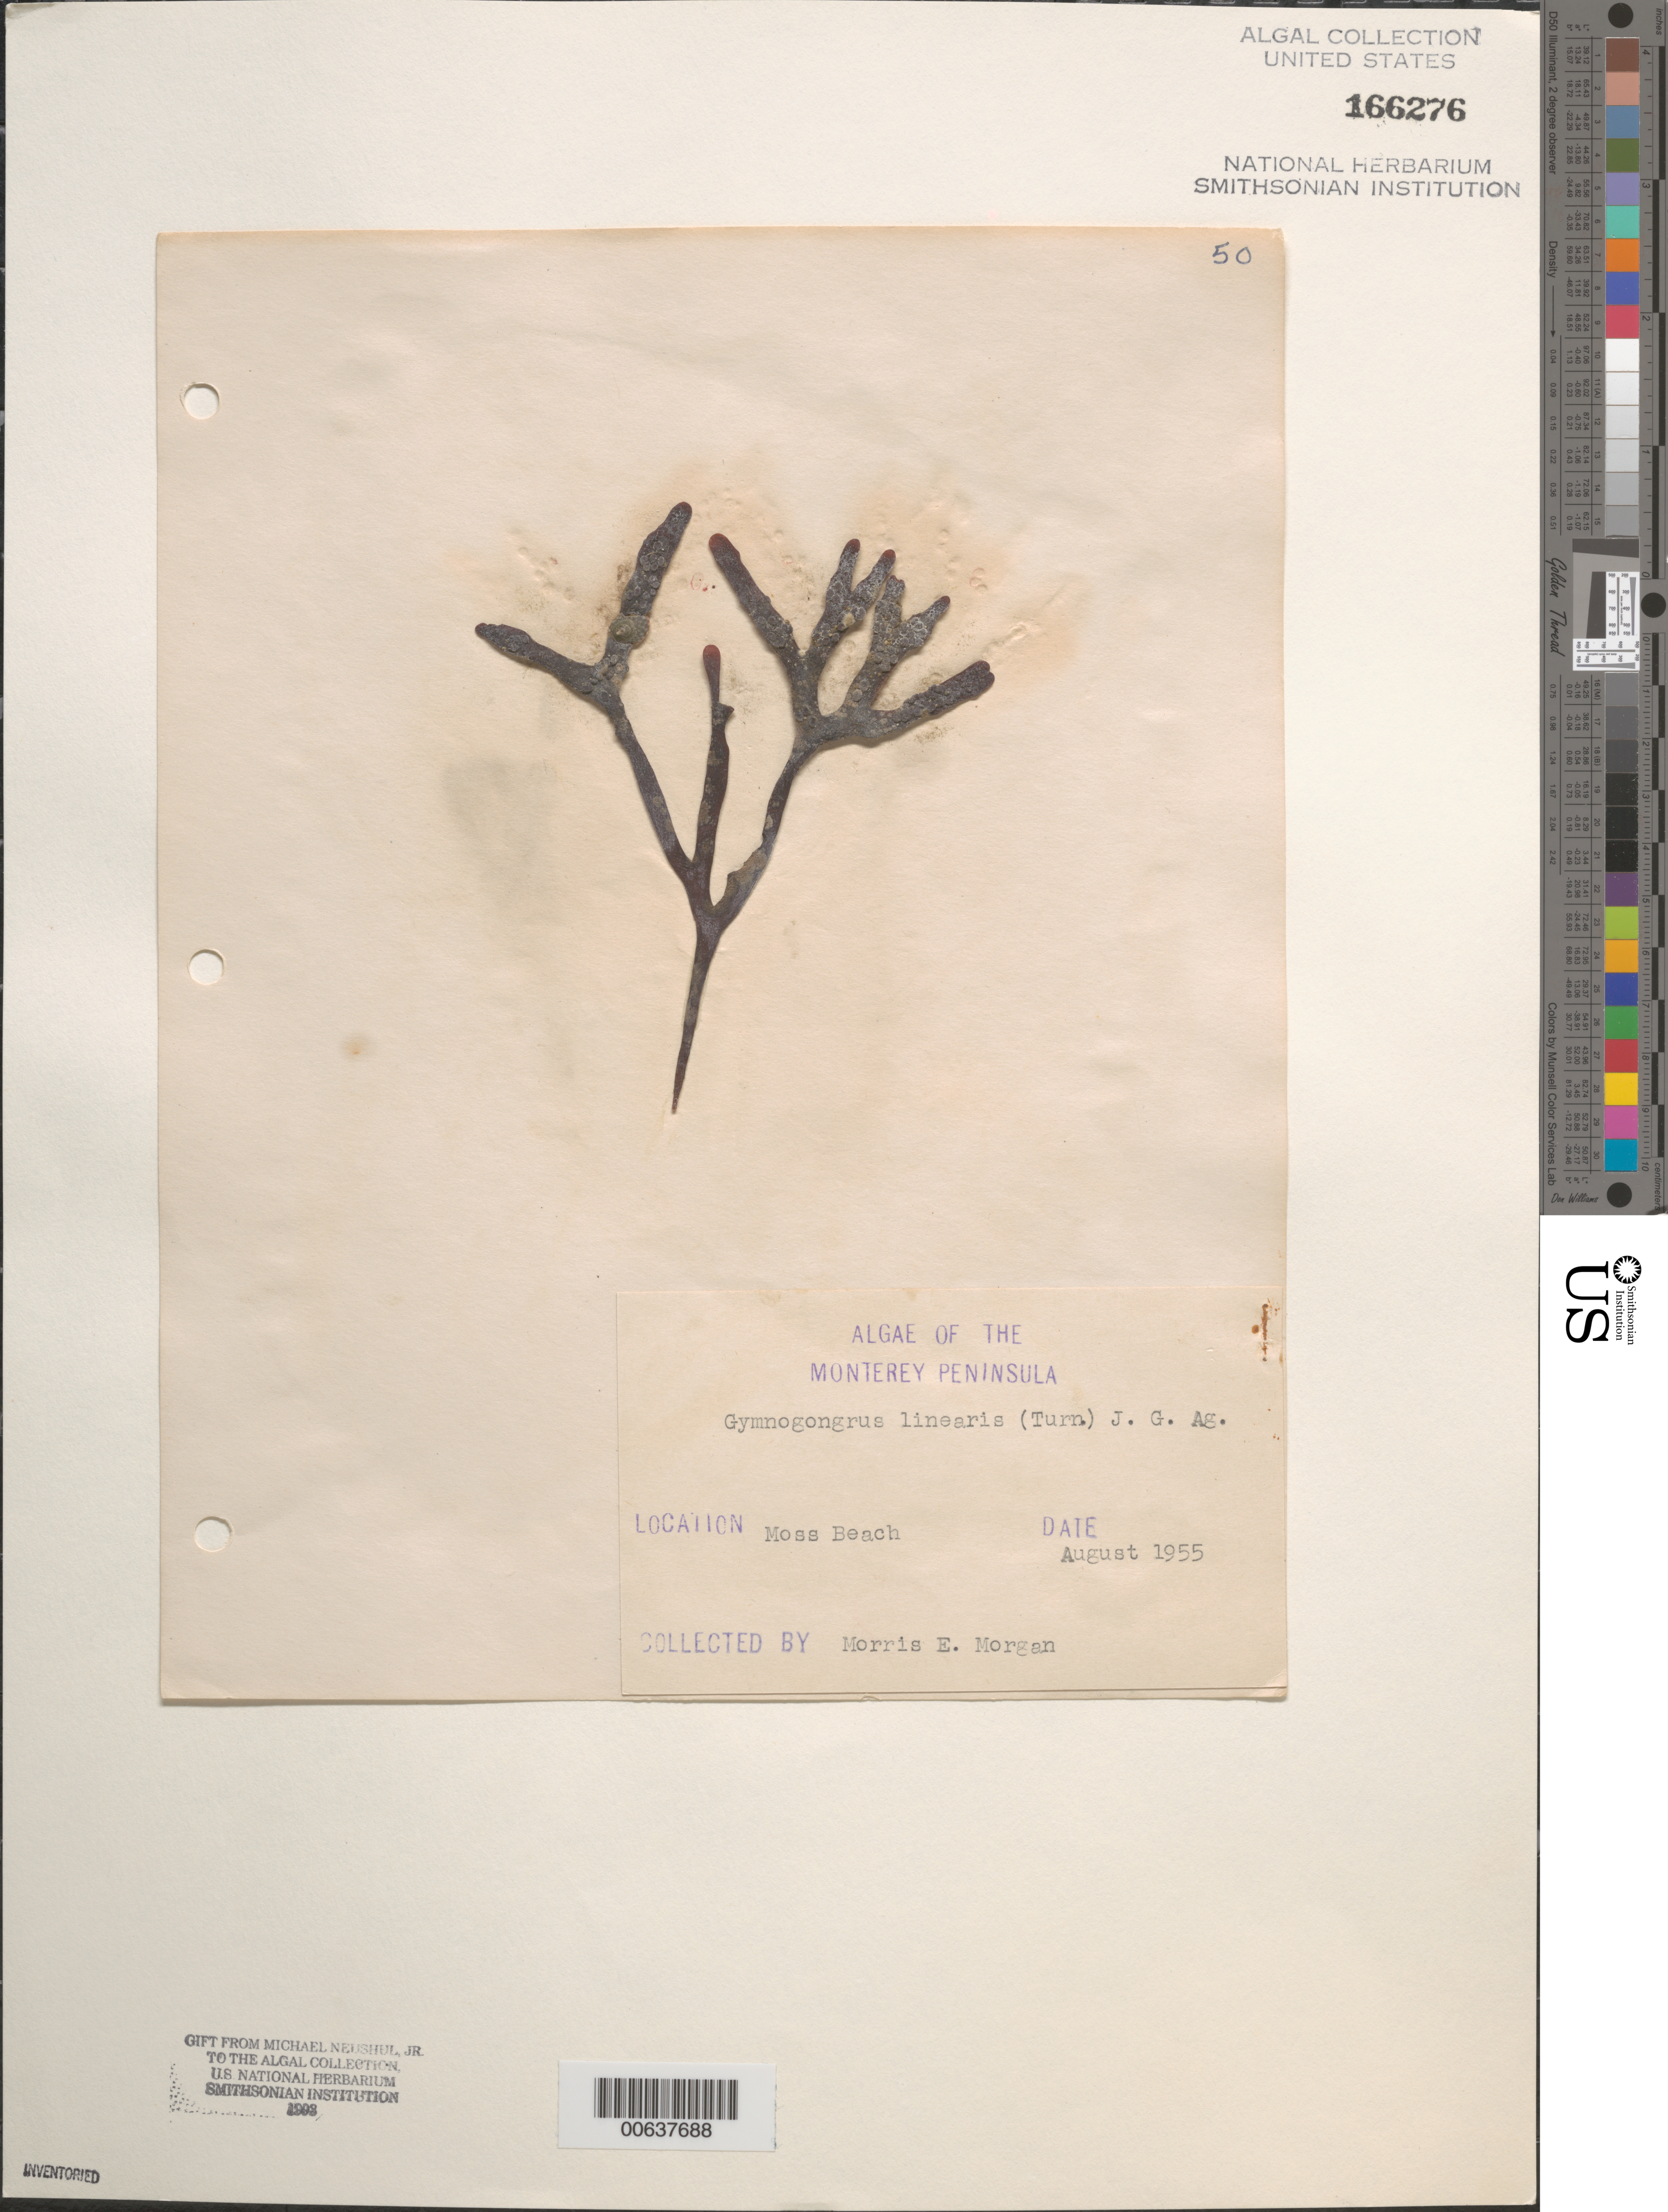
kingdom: Plantae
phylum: Rhodophyta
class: Florideophyceae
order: Gigartinales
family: Phyllophoraceae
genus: Ahnfeltiopsis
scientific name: Ahnfeltiopsis linearis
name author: (C. Agardh) P.C. Silva & DeCew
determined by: Algae name updating Project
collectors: M. Morgan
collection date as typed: Aug 1955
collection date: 1955-08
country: United States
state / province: California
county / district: Monterey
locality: Moss Beach, Monterey Peninsula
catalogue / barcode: US 166276